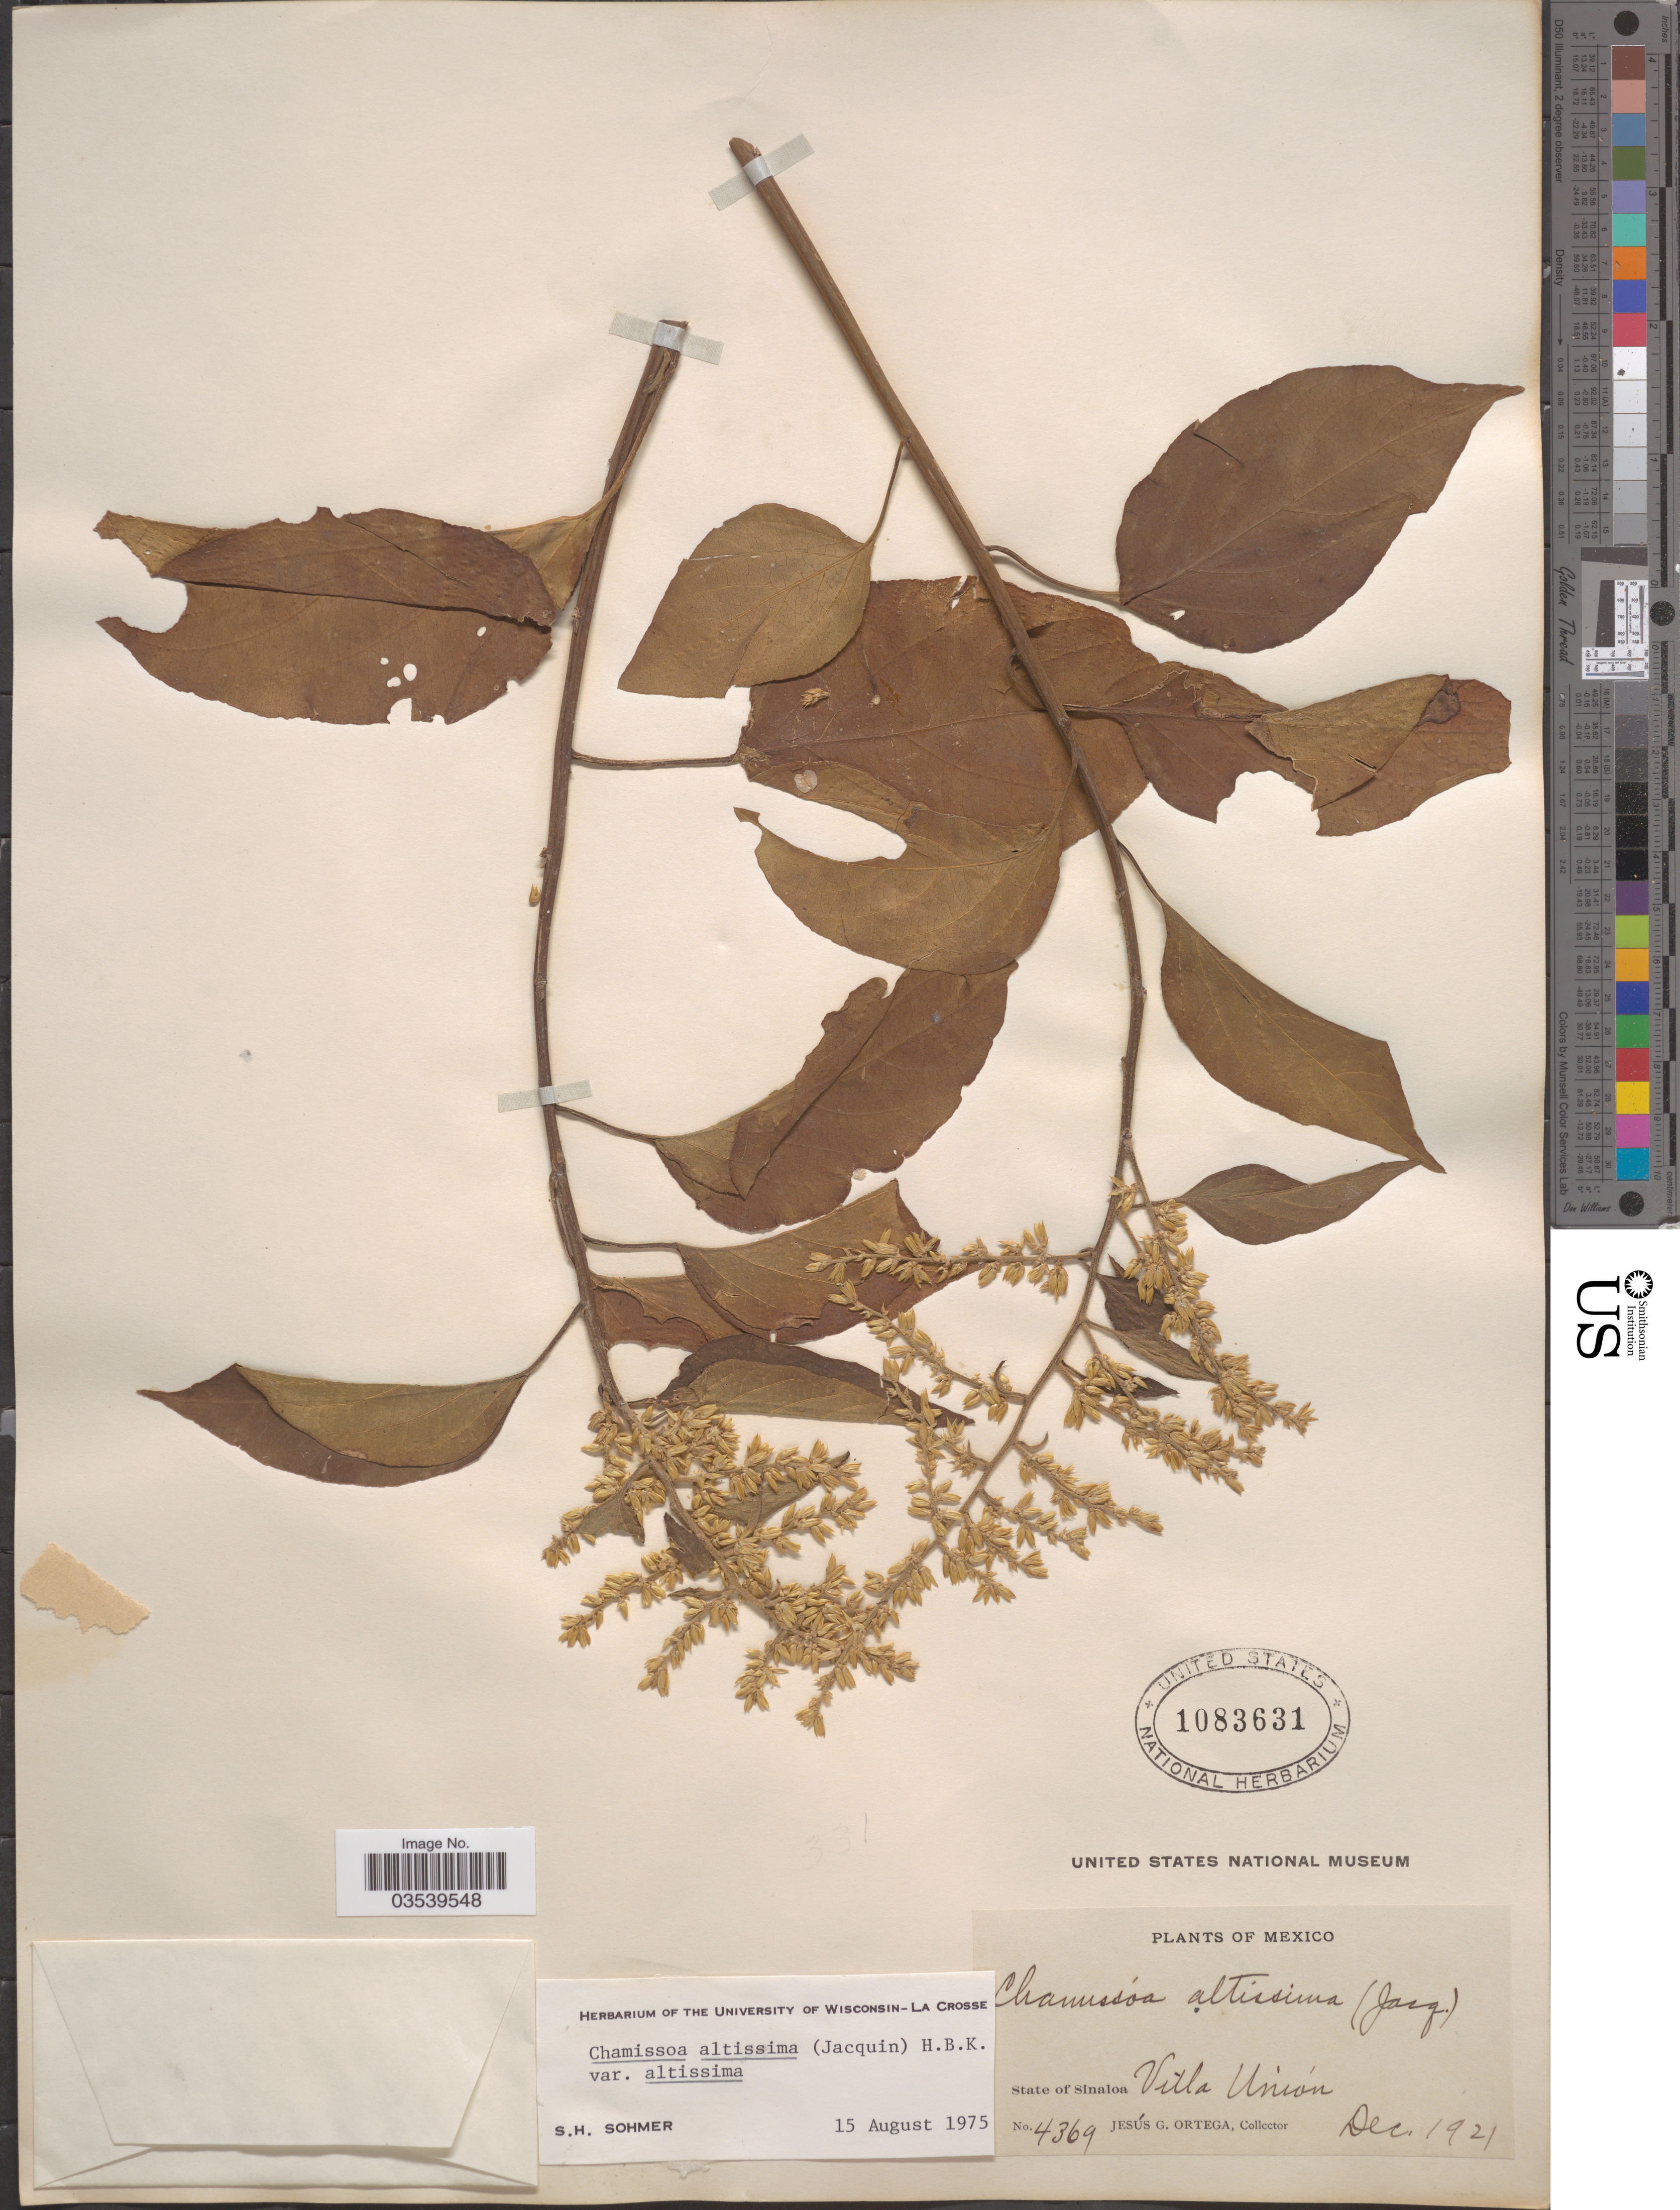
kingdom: Plantae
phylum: Tracheophyta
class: Magnoliopsida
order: Caryophyllales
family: Amaranthaceae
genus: Chamissoa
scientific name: Chamissoa altissima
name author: (Jacq.) Kunth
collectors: J. Ortega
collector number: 4369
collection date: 1921-12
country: Mexico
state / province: Sinaloa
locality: Villa Unión.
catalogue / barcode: US 1083631